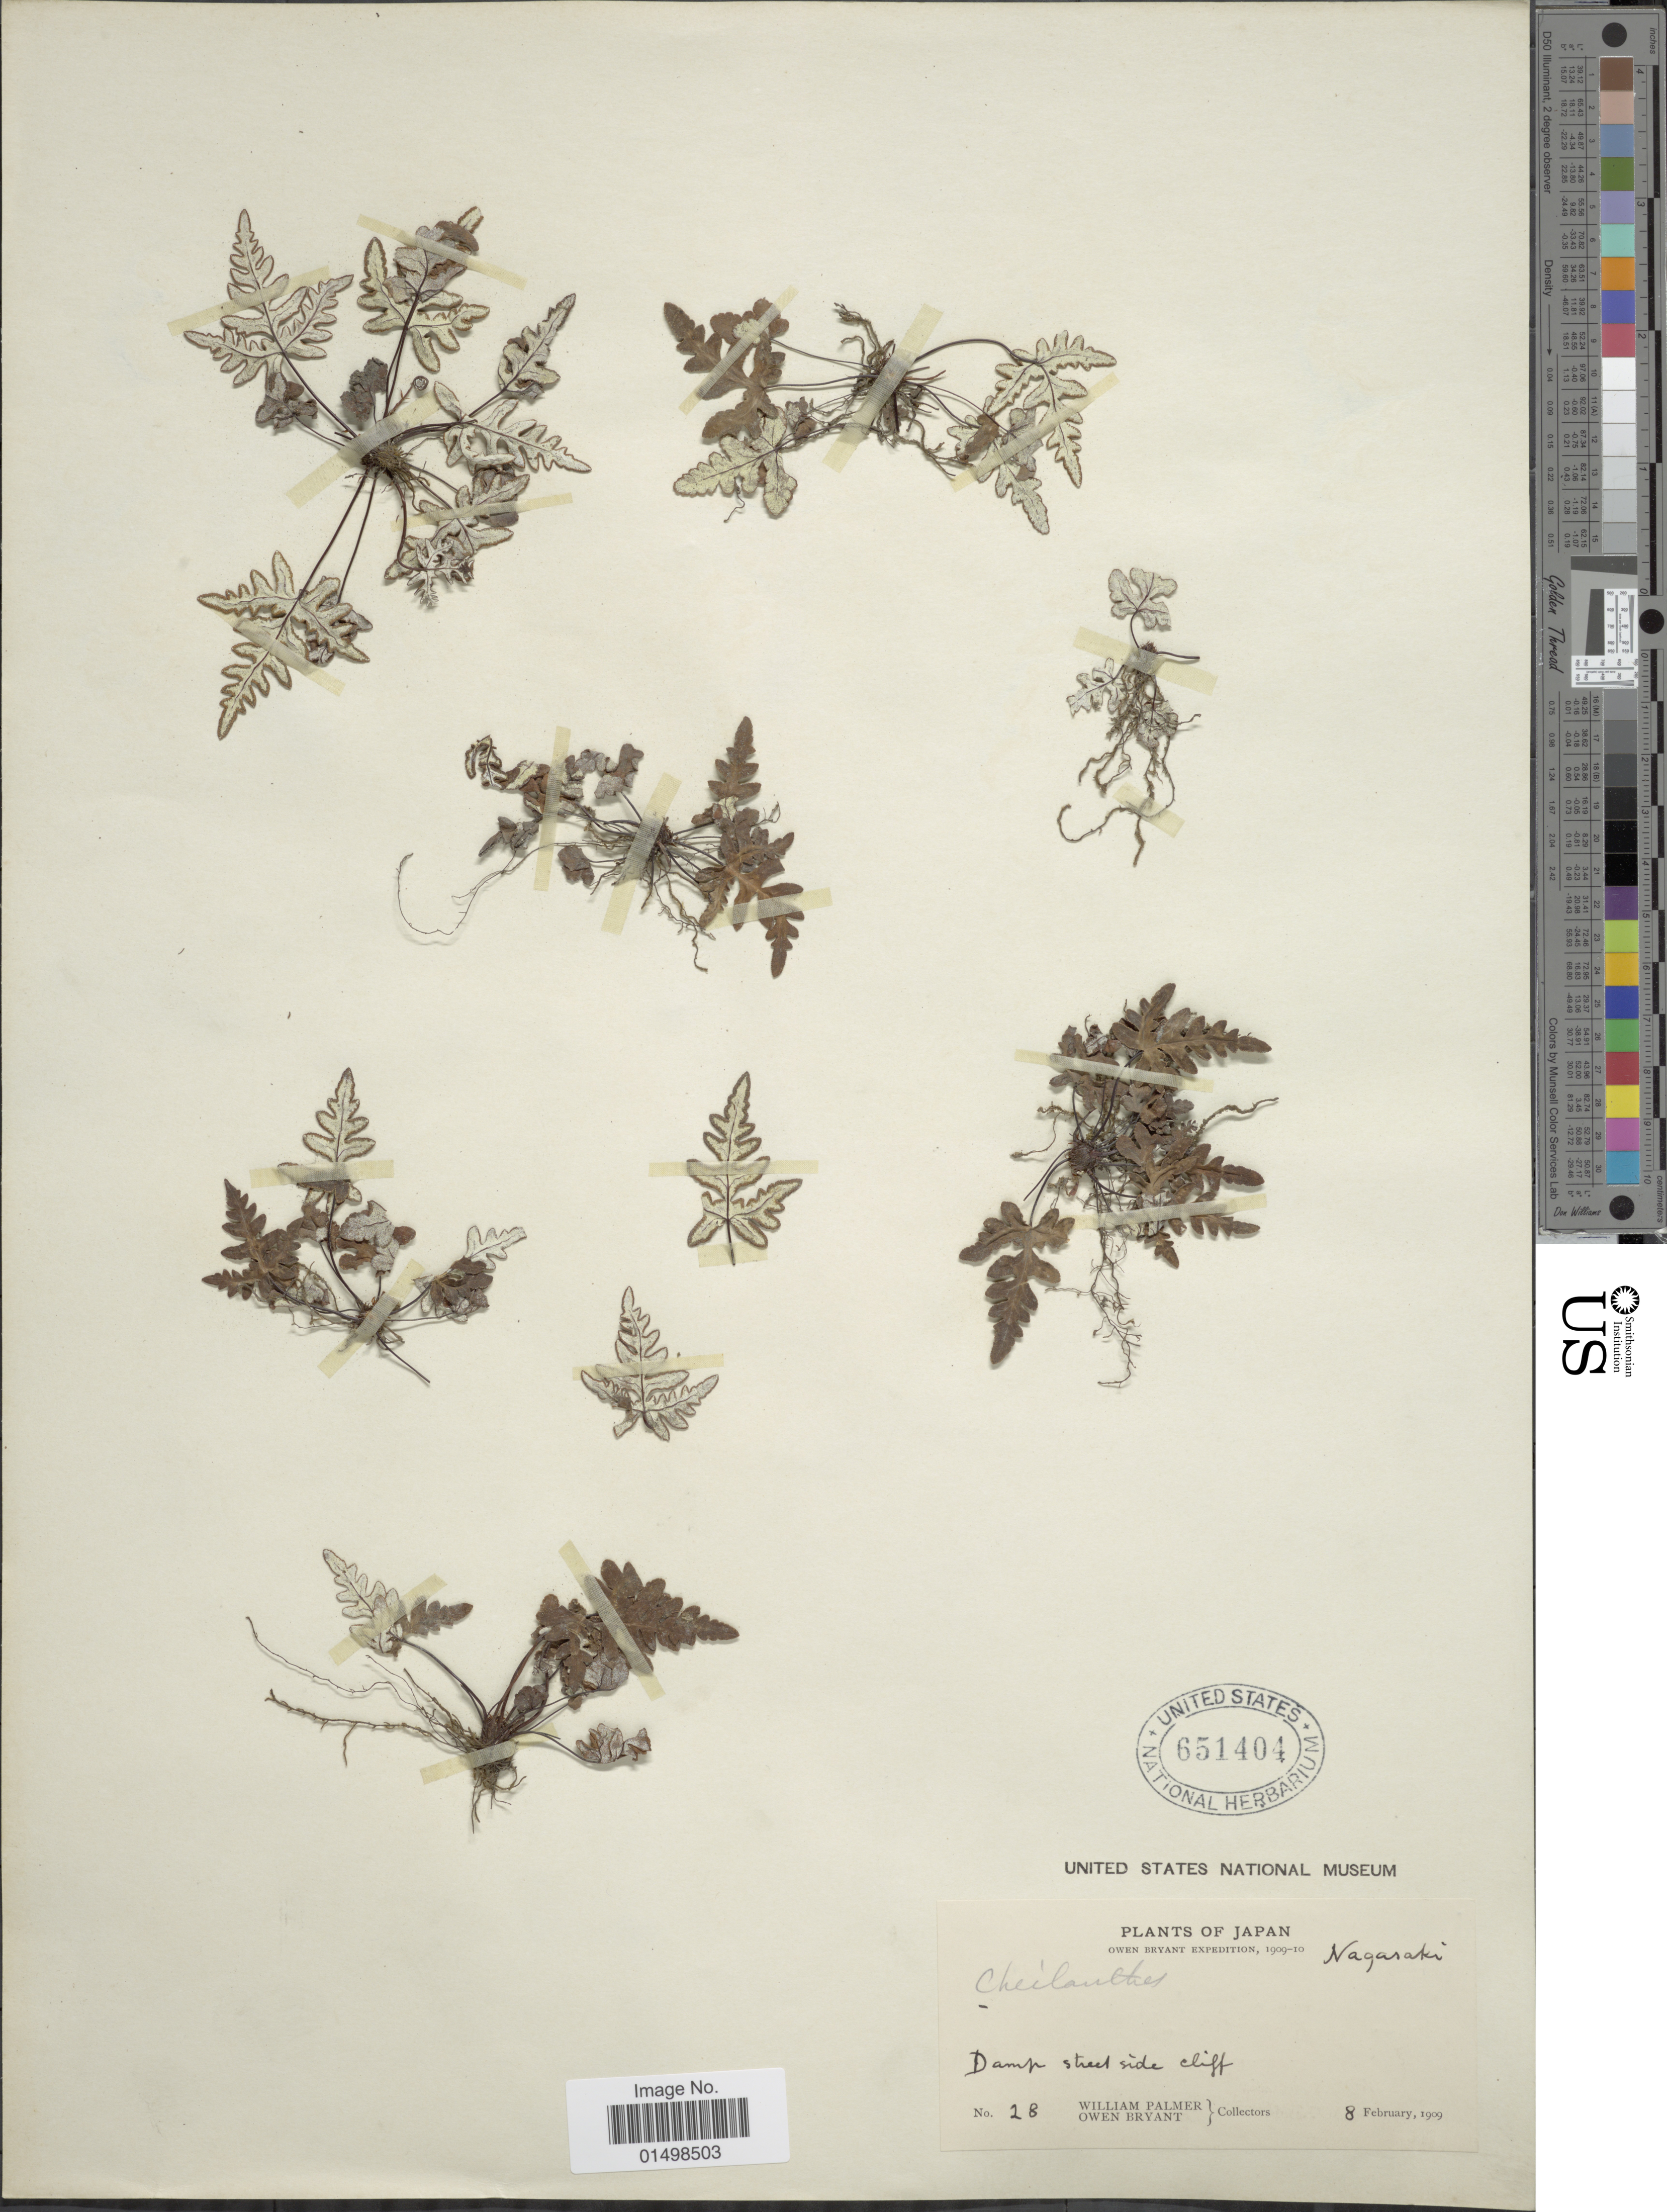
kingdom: Plantae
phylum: Tracheophyta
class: Polypodiopsida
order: Polypodiales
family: Pteridaceae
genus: Aleuritopteris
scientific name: Aleuritopteris argentea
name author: (S.G. Gmel.) Fée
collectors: W. Palmer & O. Bryant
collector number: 28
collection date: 1909-02-08/1910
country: Japan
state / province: Nagasaki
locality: Plants Of Japan, Nagasaki. Damp street side cliff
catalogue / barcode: US 651404